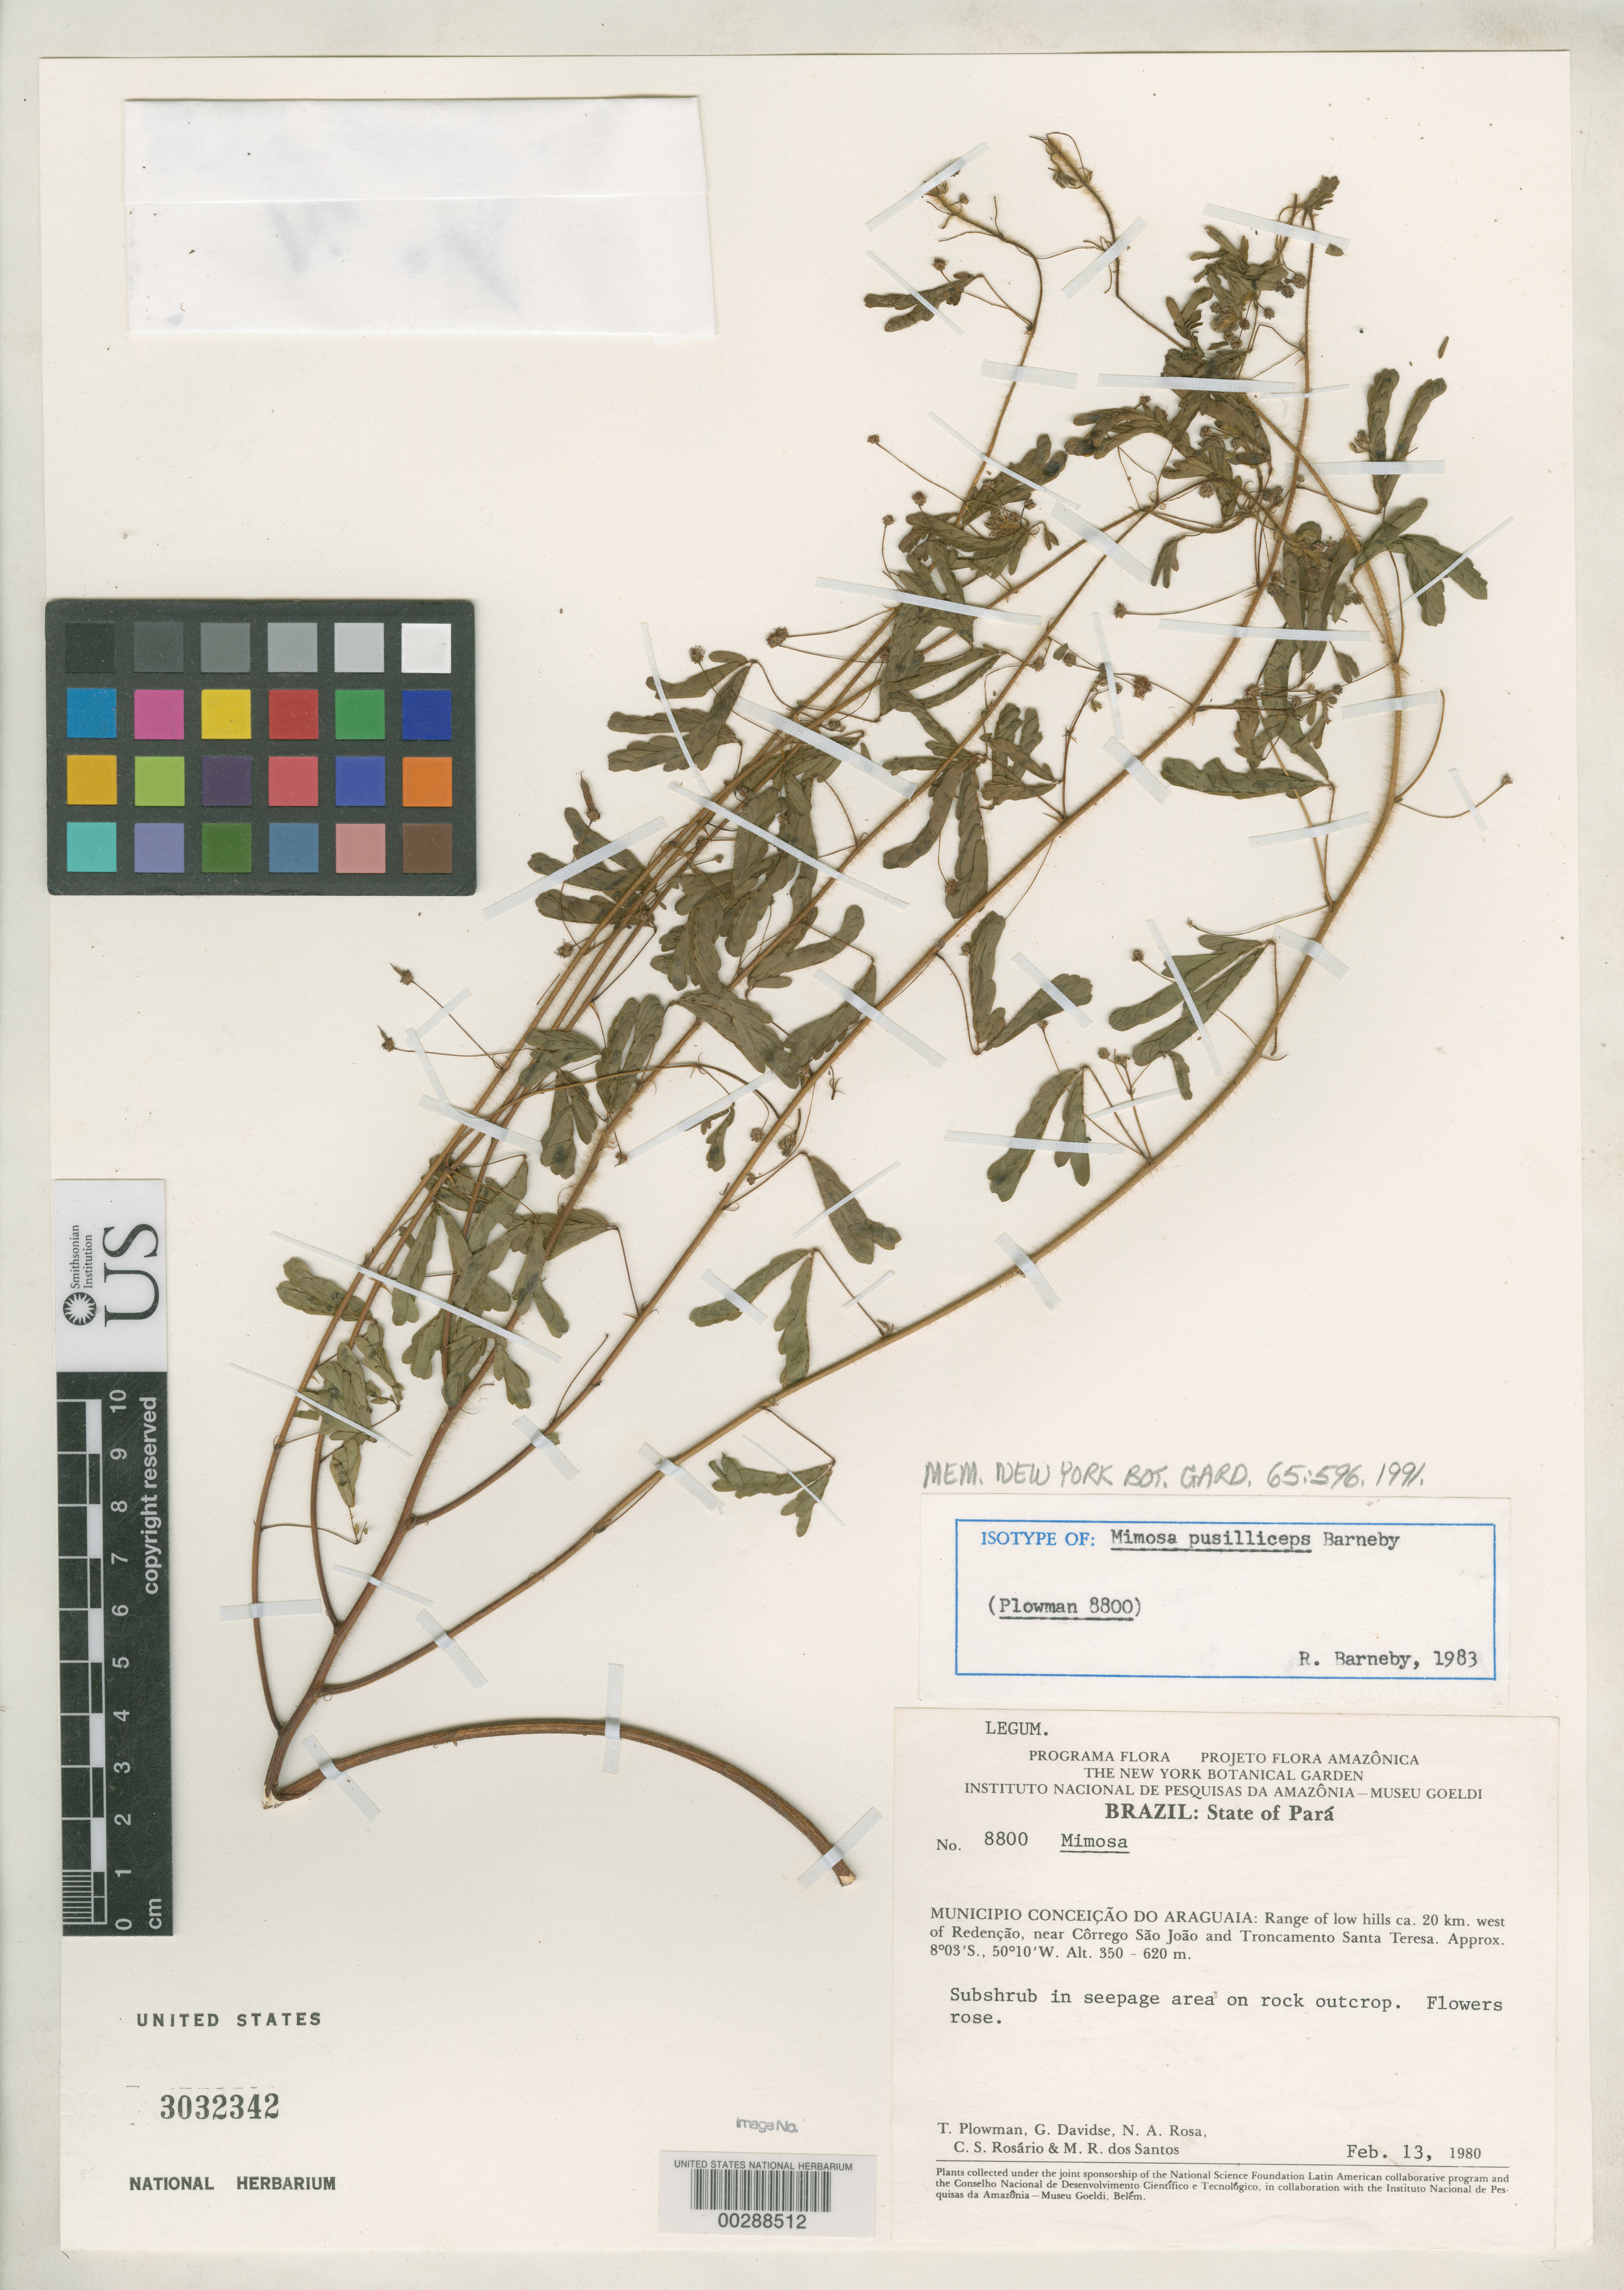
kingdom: Plantae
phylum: Tracheophyta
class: Magnoliopsida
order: Fabales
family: Fabaceae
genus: Mimosa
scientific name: Mimosa pusilliceps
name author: Barneby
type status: Isotype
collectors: T. Plowman, G. Davidse, N. A. Rosa, C. S. Rosário & M. R. Santos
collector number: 8800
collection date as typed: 13 Feb 1980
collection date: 1980-02-13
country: Brazil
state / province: Pará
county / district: Conceicao do Araguaia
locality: Range of low hills ca. 20 km W of Redencao, near Corrego Sao Joao & Troncamento Santa Teresa.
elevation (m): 350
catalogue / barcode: US 3032342